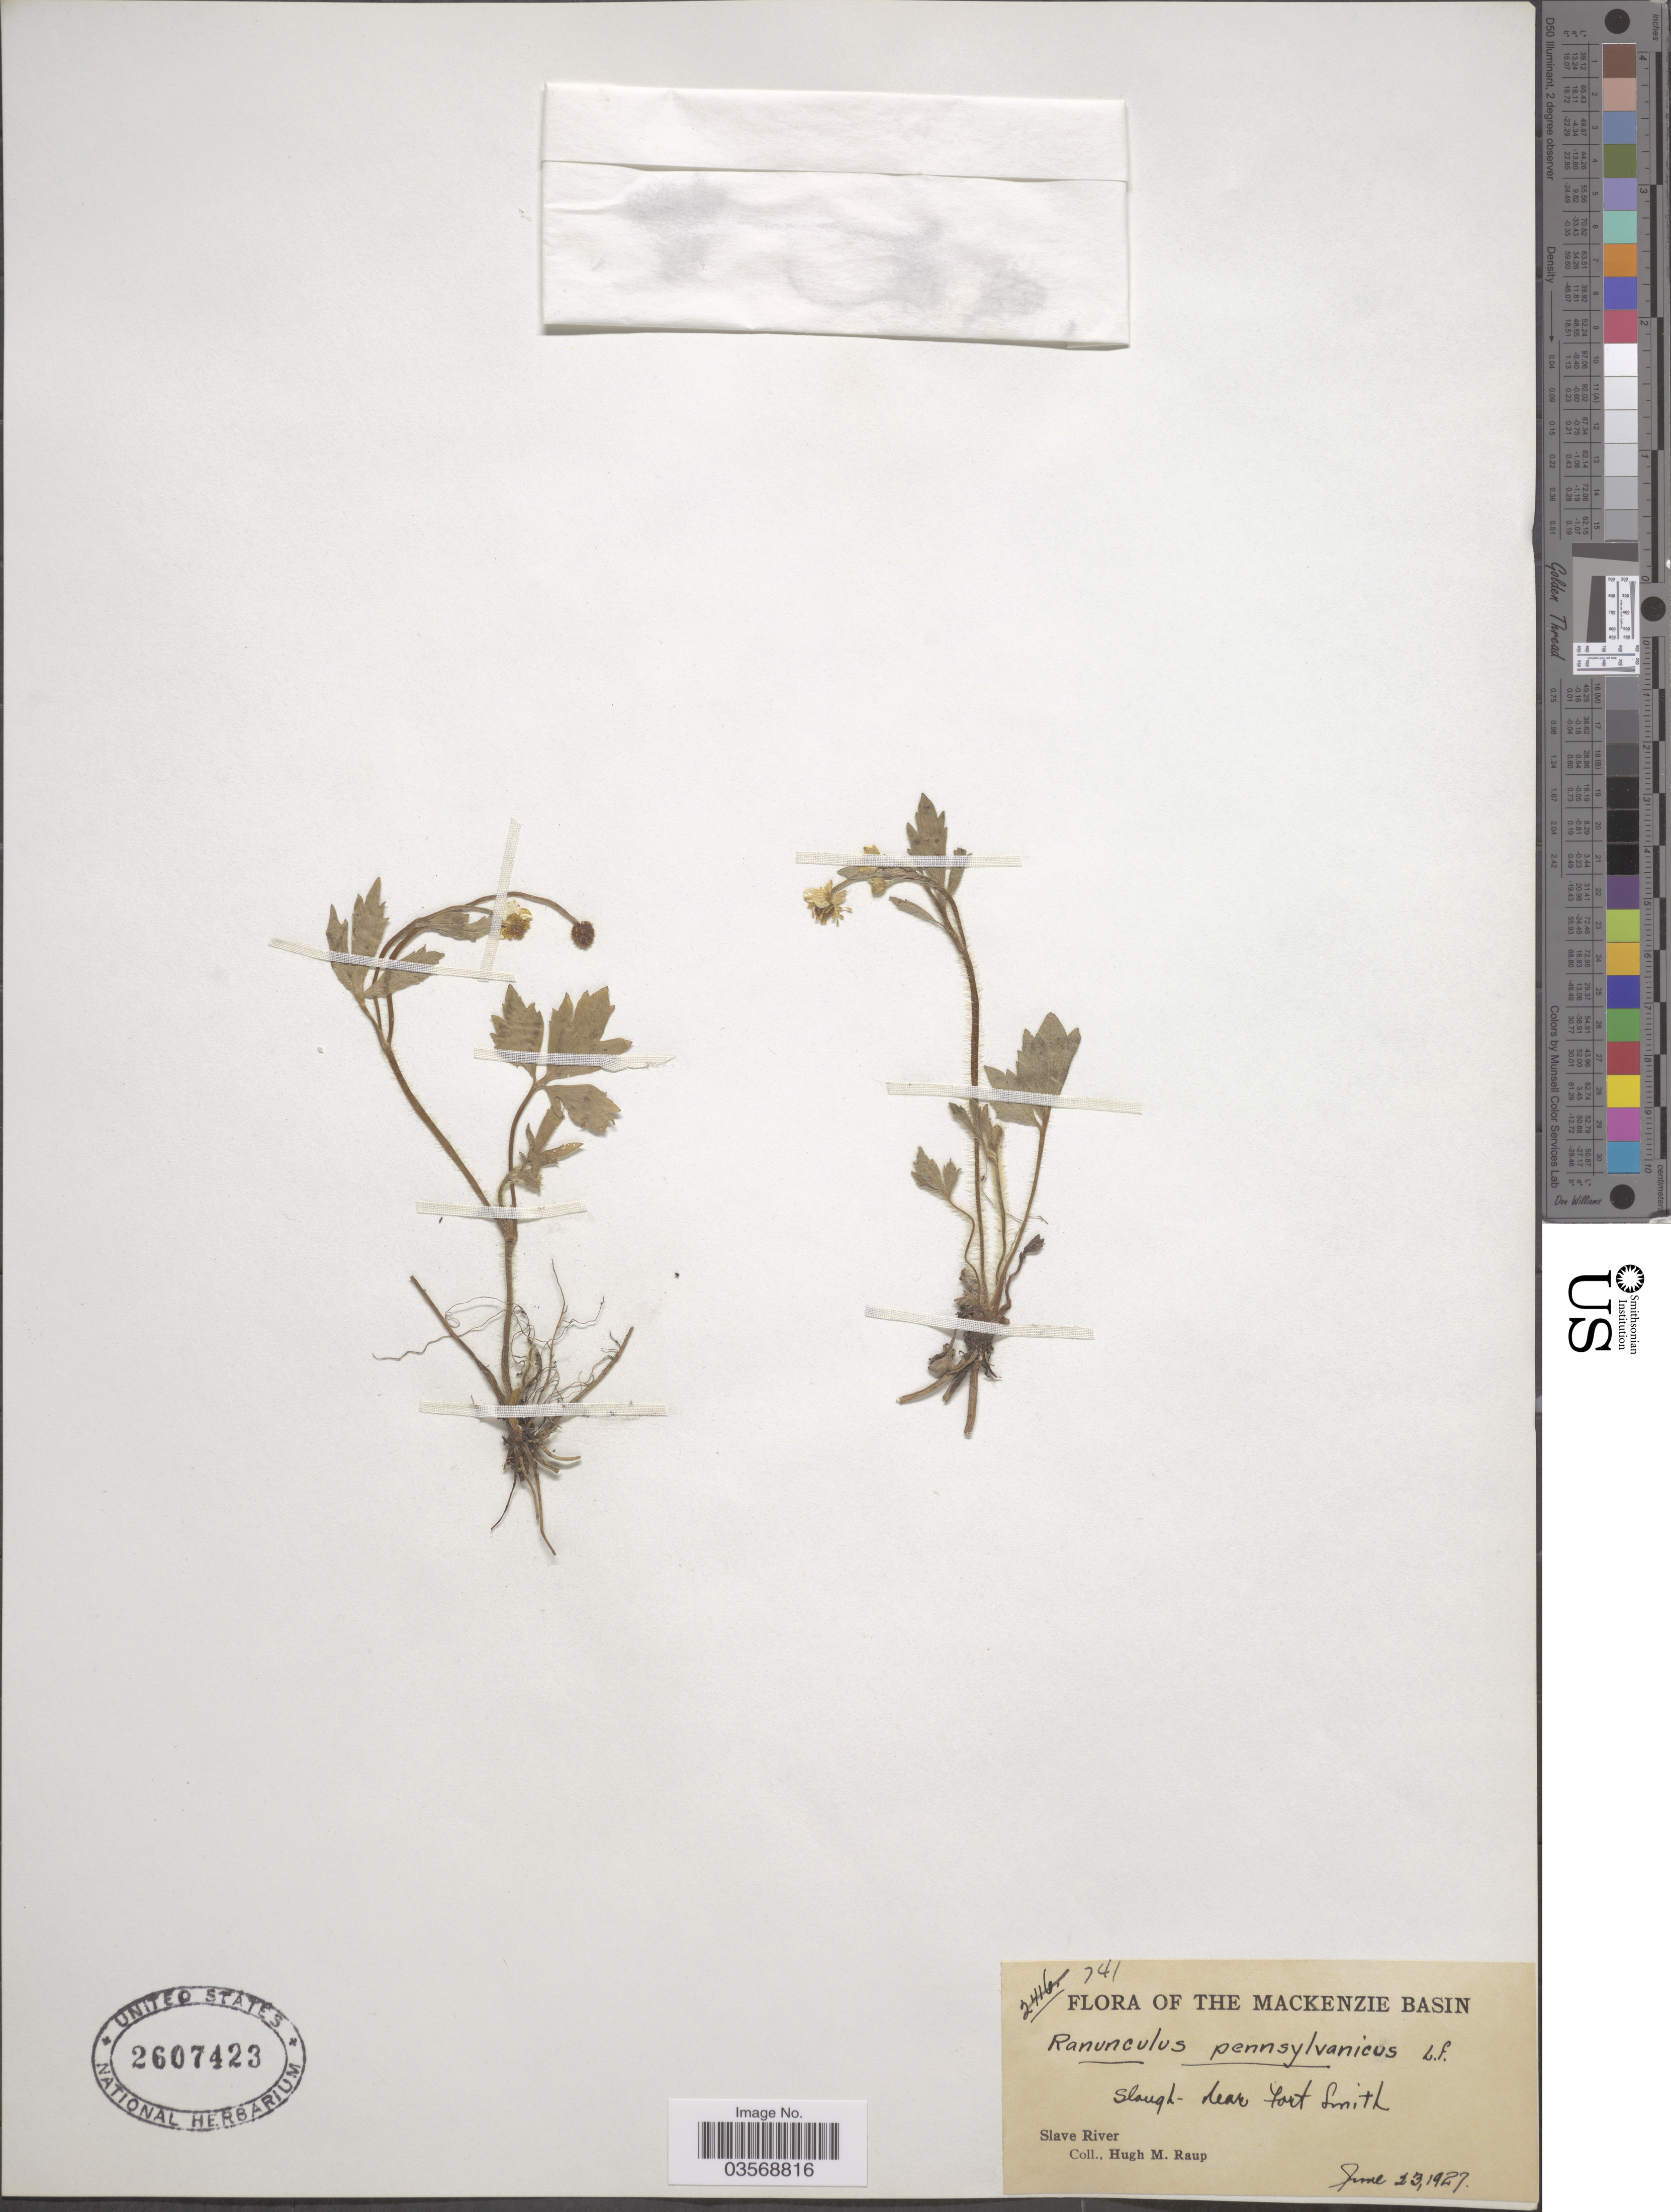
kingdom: Plantae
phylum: Tracheophyta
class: Magnoliopsida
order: Ranunculales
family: Ranunculaceae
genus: Ranunculus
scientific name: Ranunculus pensylvanicus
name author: L. f.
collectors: H. Raup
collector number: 741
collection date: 1927-06-23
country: Canada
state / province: British Columbia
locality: The Mackenzie Basin. Slough-Near Fort Smith. Slave River.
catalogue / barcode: US 2607423